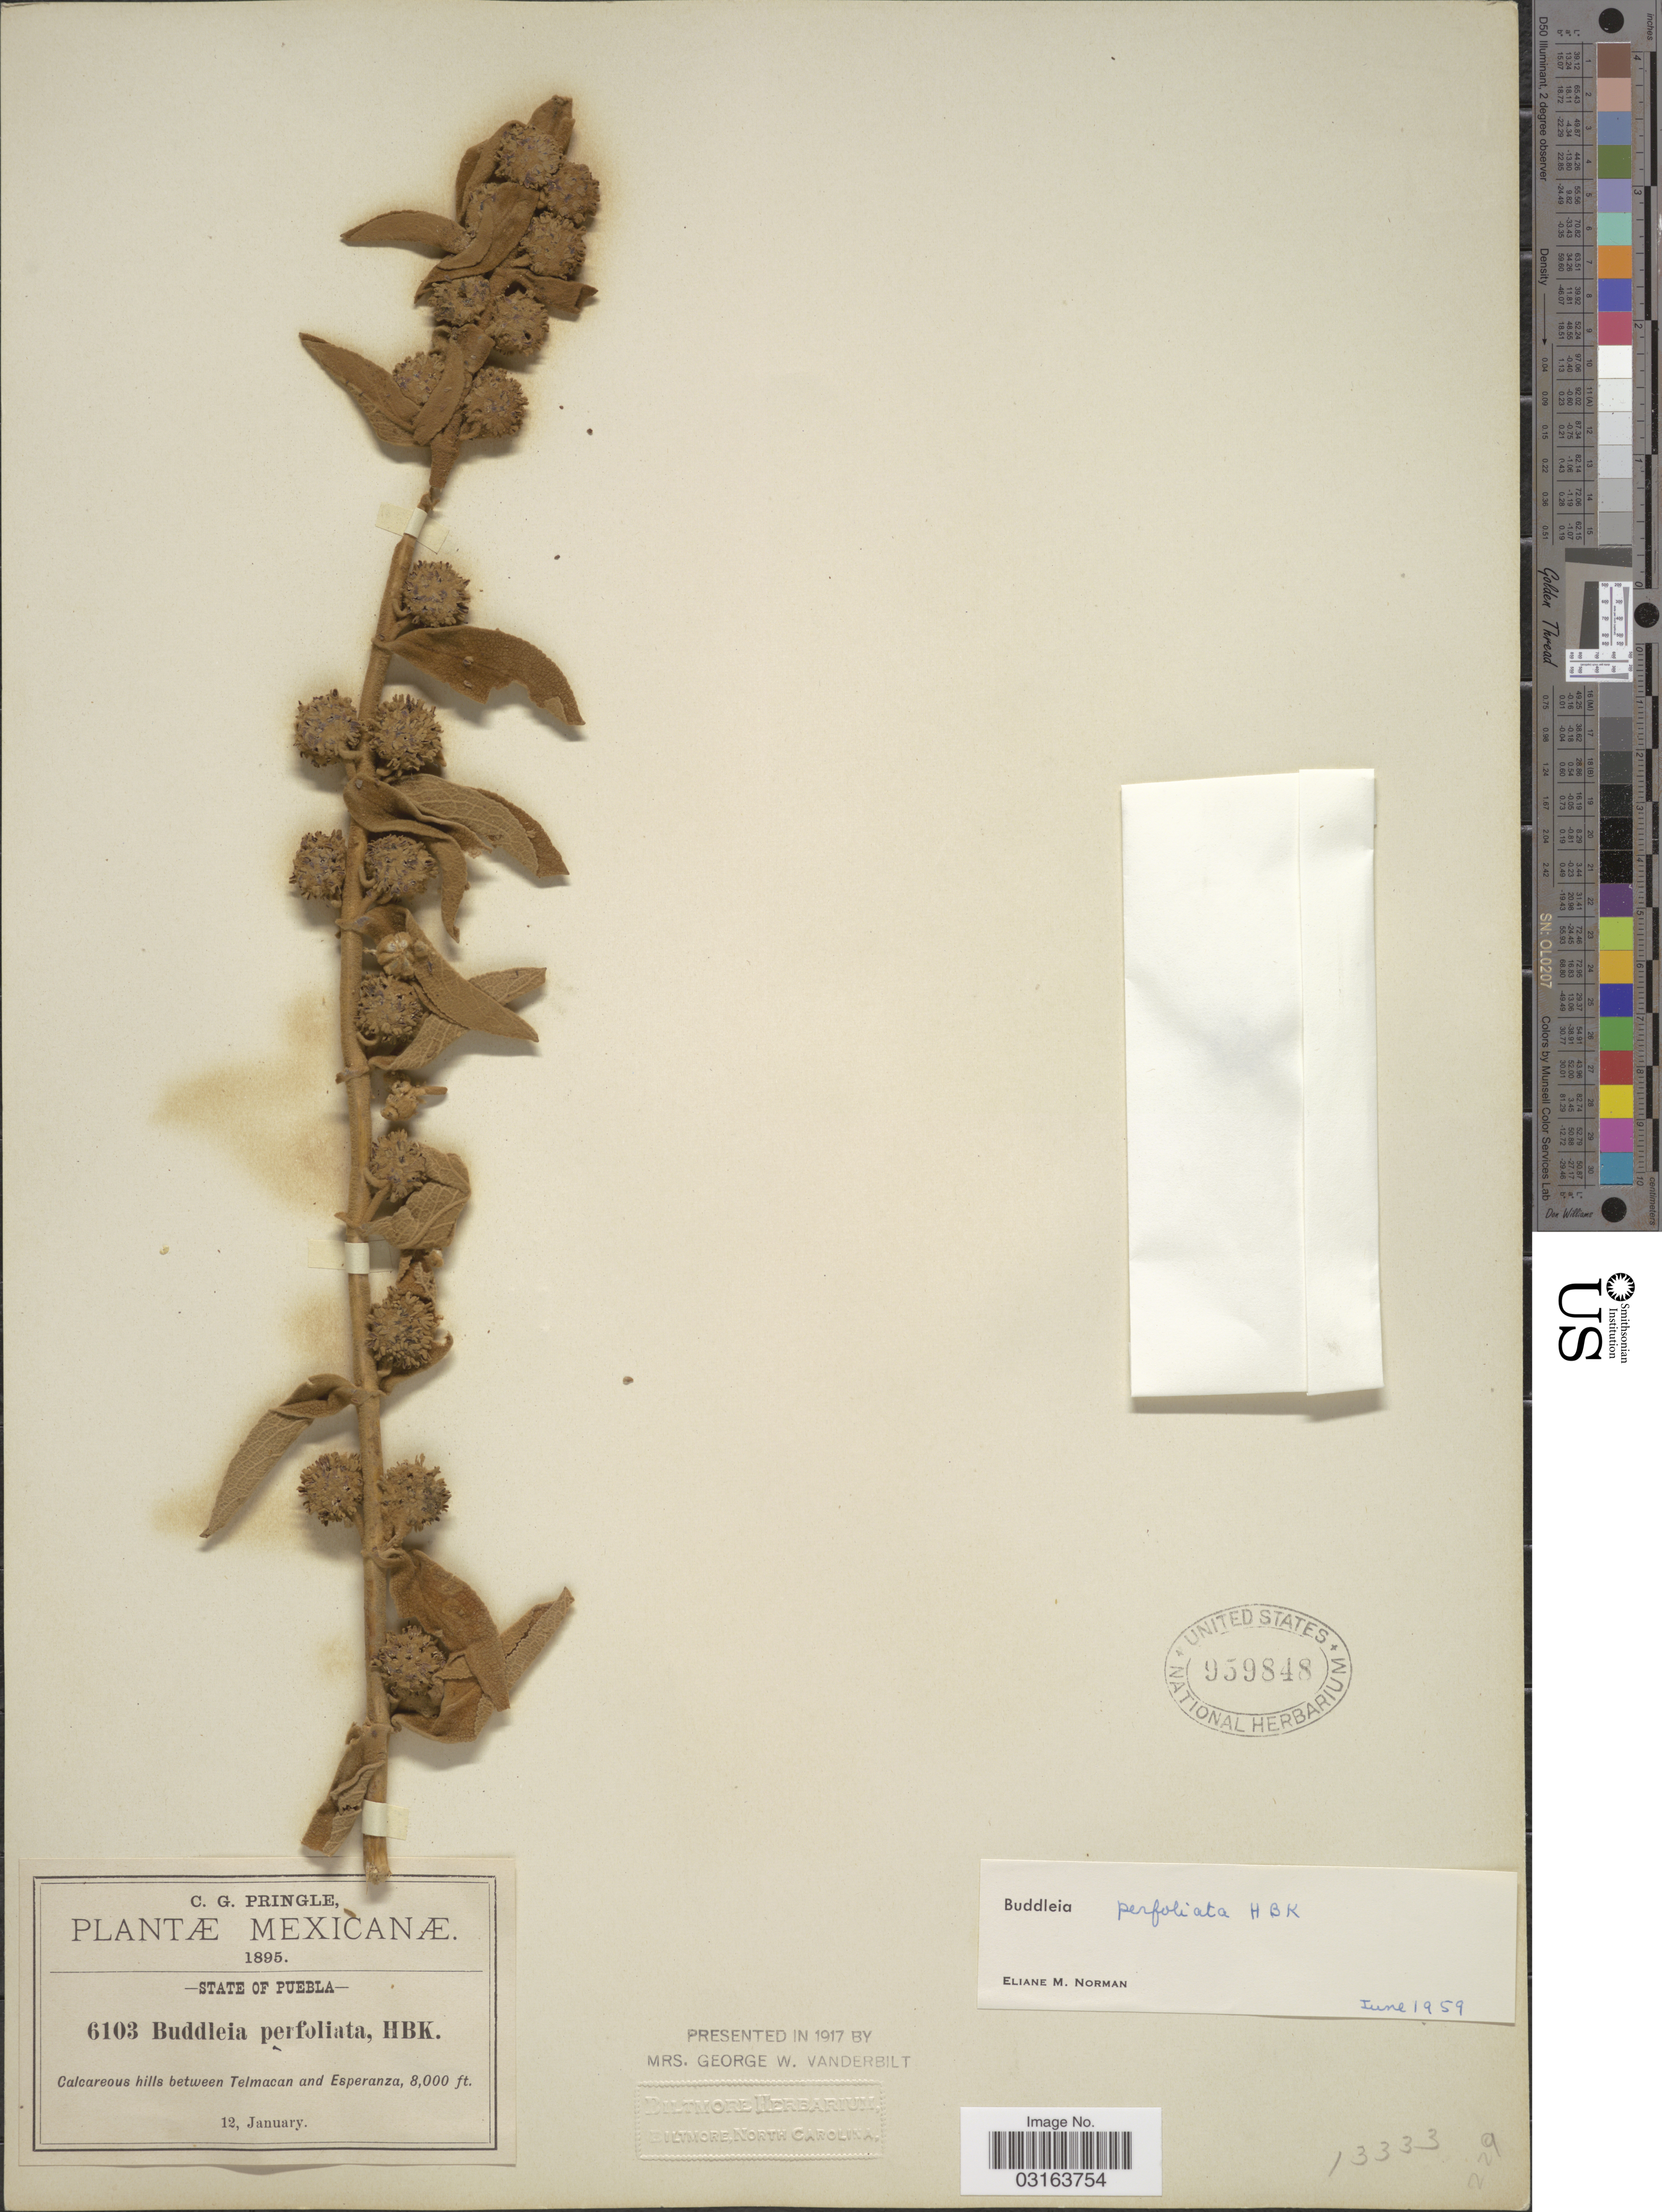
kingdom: Plantae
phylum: Tracheophyta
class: Magnoliopsida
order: Lamiales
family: Scrophulariaceae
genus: Buddleja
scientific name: Buddleja perfoliata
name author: Kunth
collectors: C. G. Pringle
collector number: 6103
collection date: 1895-01-12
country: Mexico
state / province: Puebla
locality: Between Telmacan and Esperanza.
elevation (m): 2438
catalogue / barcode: US 959848